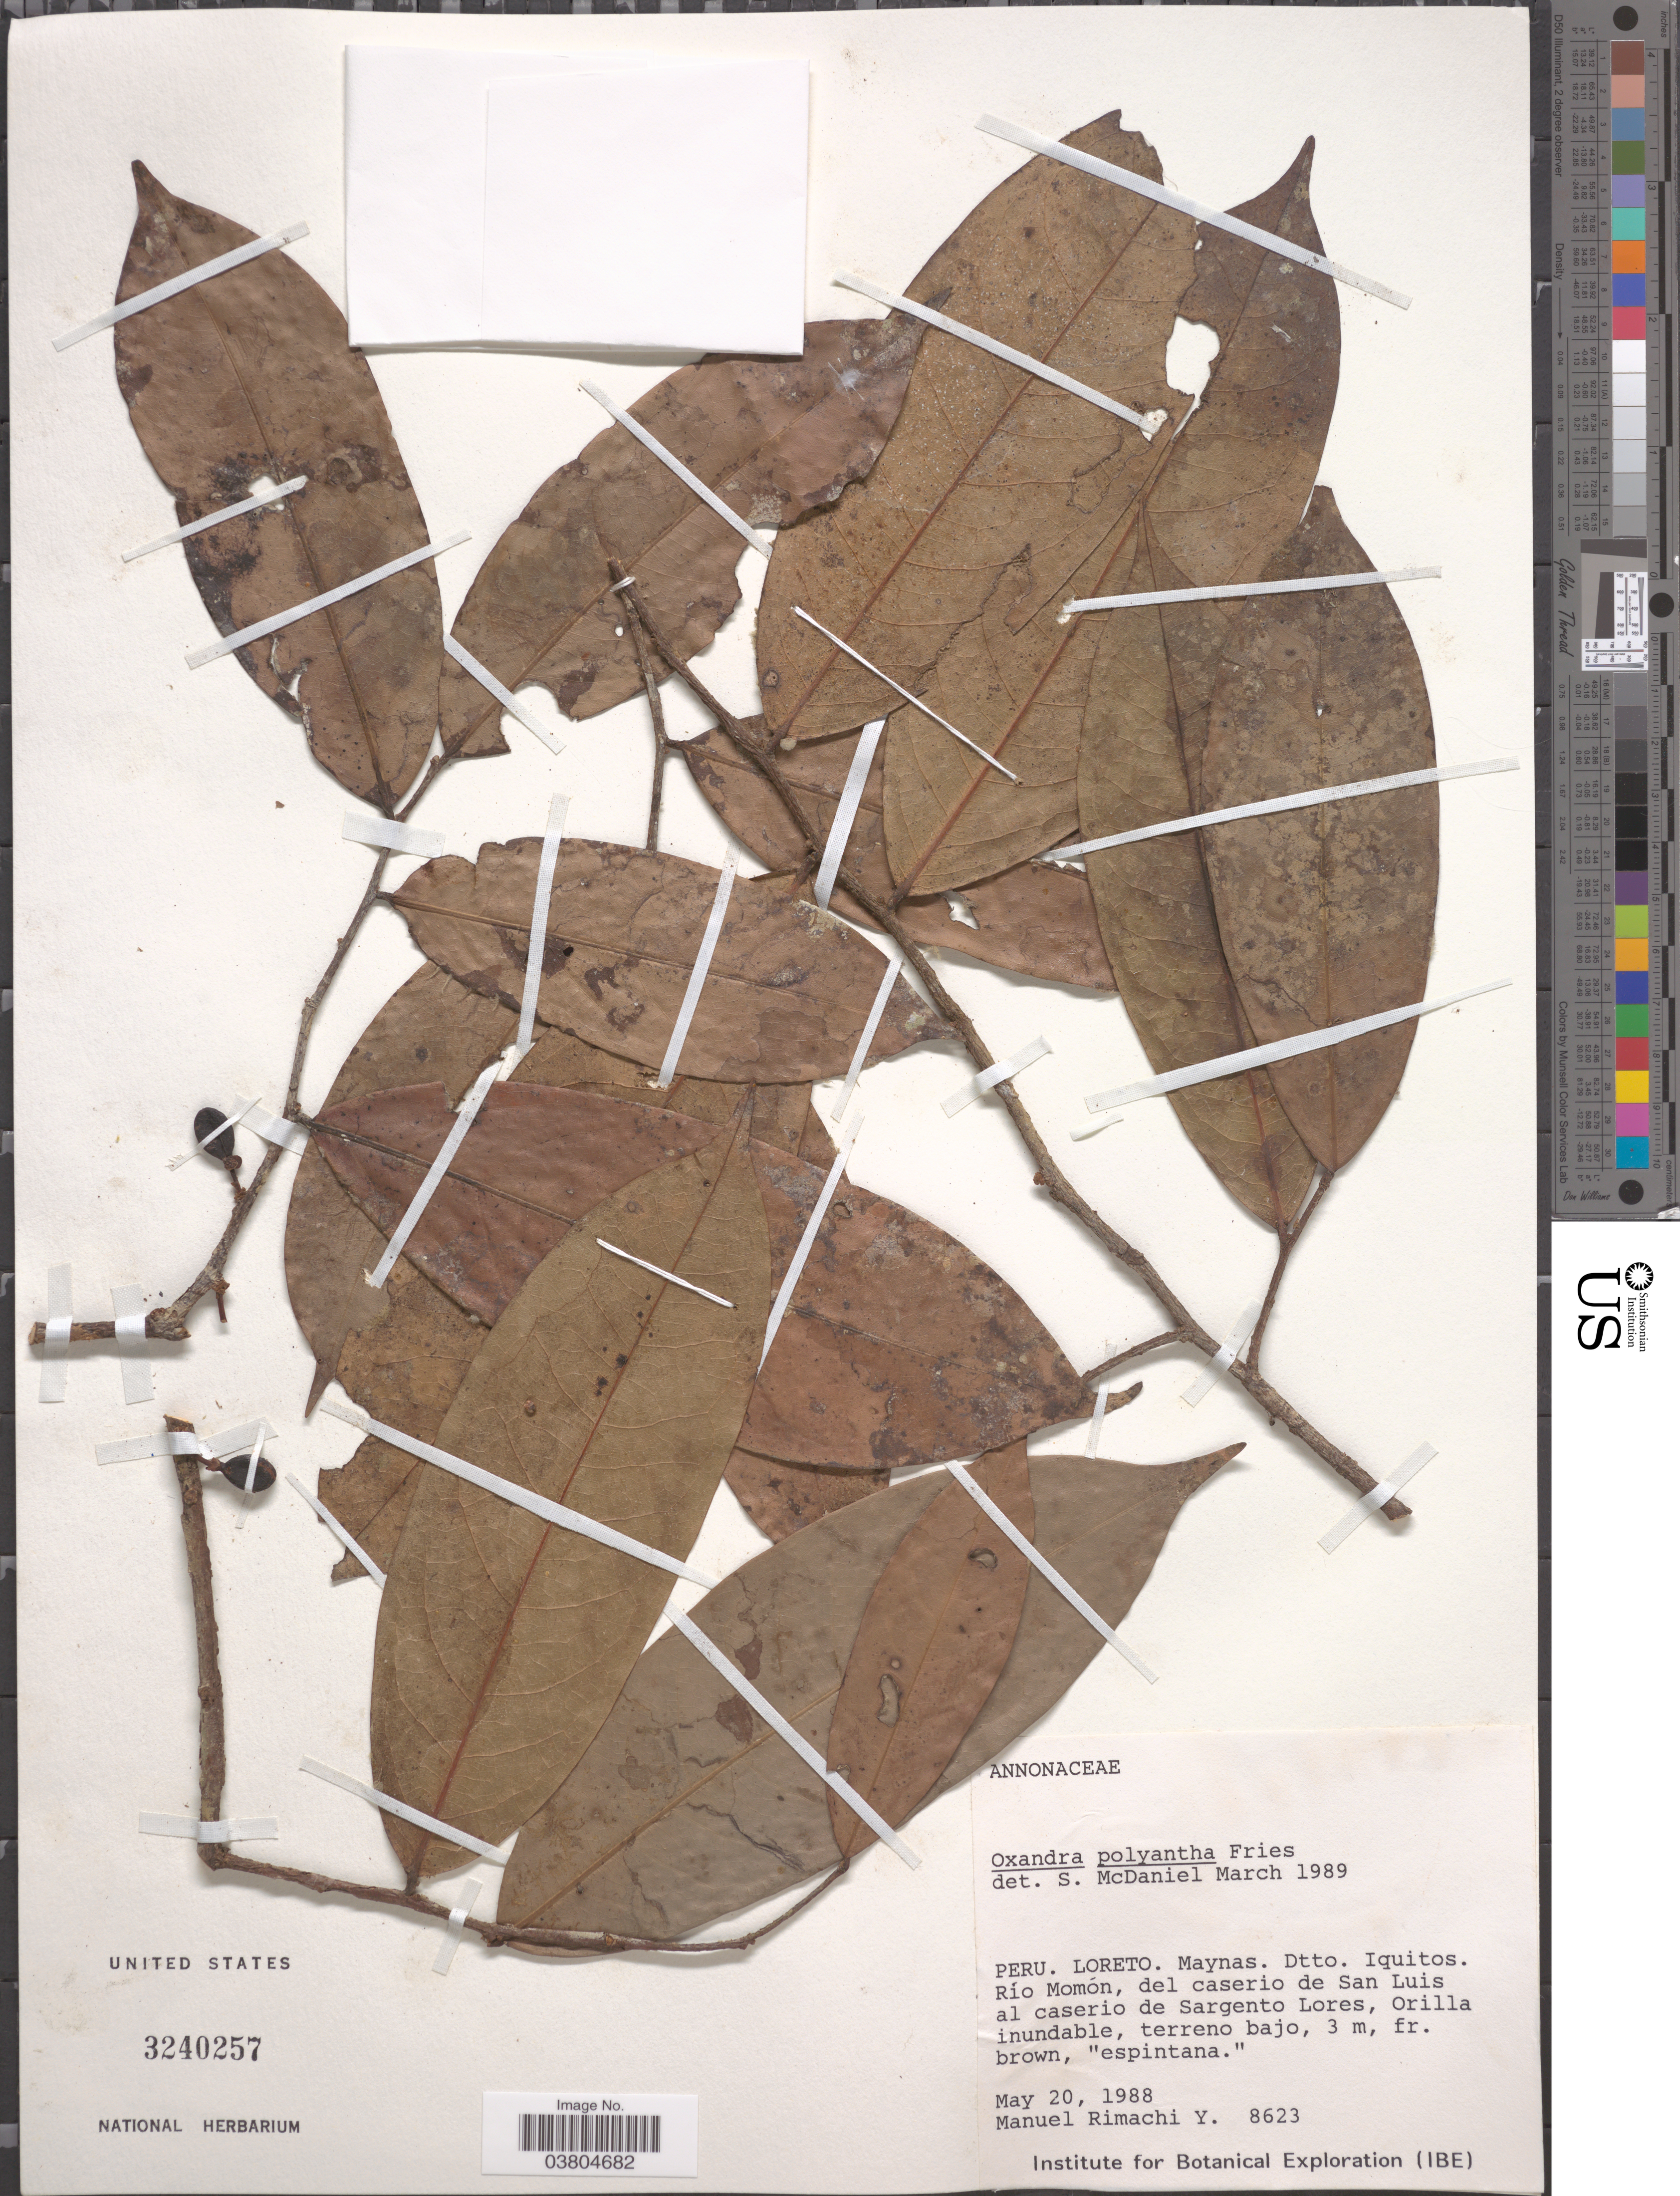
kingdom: Plantae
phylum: Tracheophyta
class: Magnoliopsida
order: Magnoliales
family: Annonaceae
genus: Oxandra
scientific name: Oxandra polyantha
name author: R.E. Fr.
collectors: M. Rimachi Y.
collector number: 8623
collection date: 1988-05-20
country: Peru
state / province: Loreto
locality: Maynas. Dtto. Iquitos. Río Momón, del caserio de San Luis al caserio de Sargento Lores, Orilla inundable.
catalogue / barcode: US 3240257